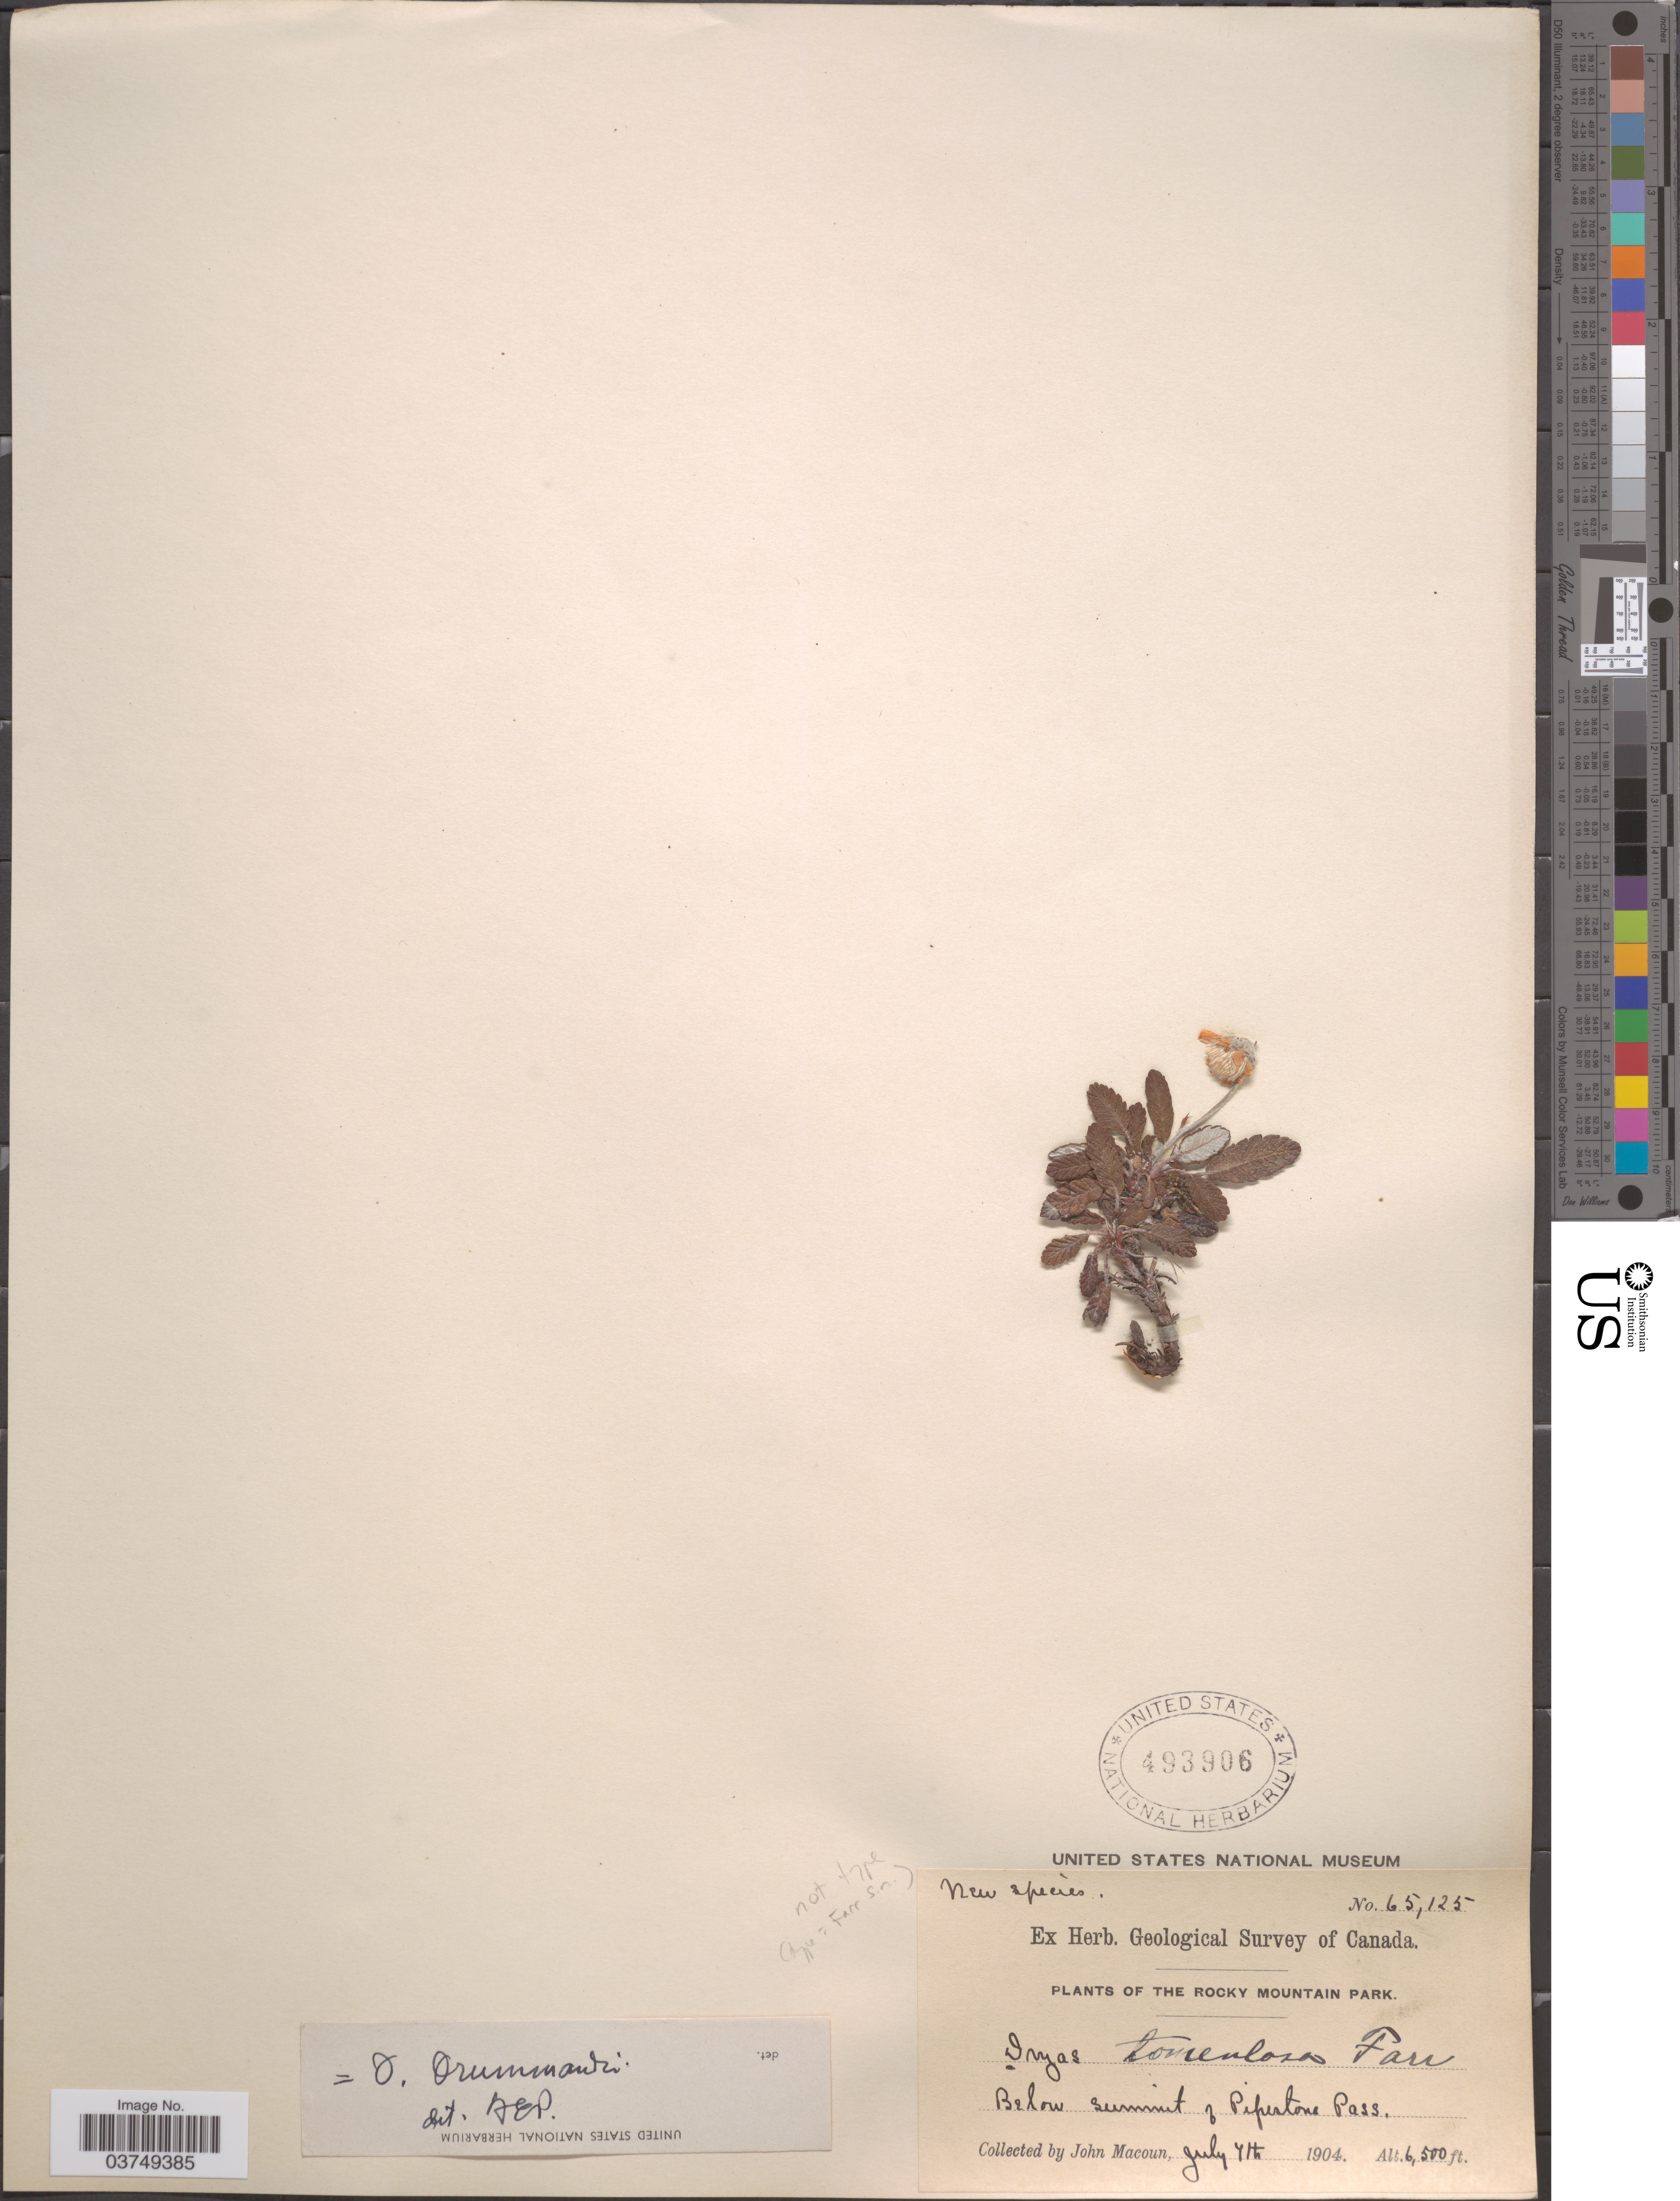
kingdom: Plantae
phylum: Tracheophyta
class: Magnoliopsida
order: Rosales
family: Rosaceae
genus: Dryas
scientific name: Dryas drummondii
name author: Hook. & Richardson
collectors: J. Macoun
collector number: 65125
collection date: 1904-07-07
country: Canada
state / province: Alberta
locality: The Rocky Mountain Park. Below summit of Pipestone Pass.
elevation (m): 1981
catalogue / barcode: US 493906